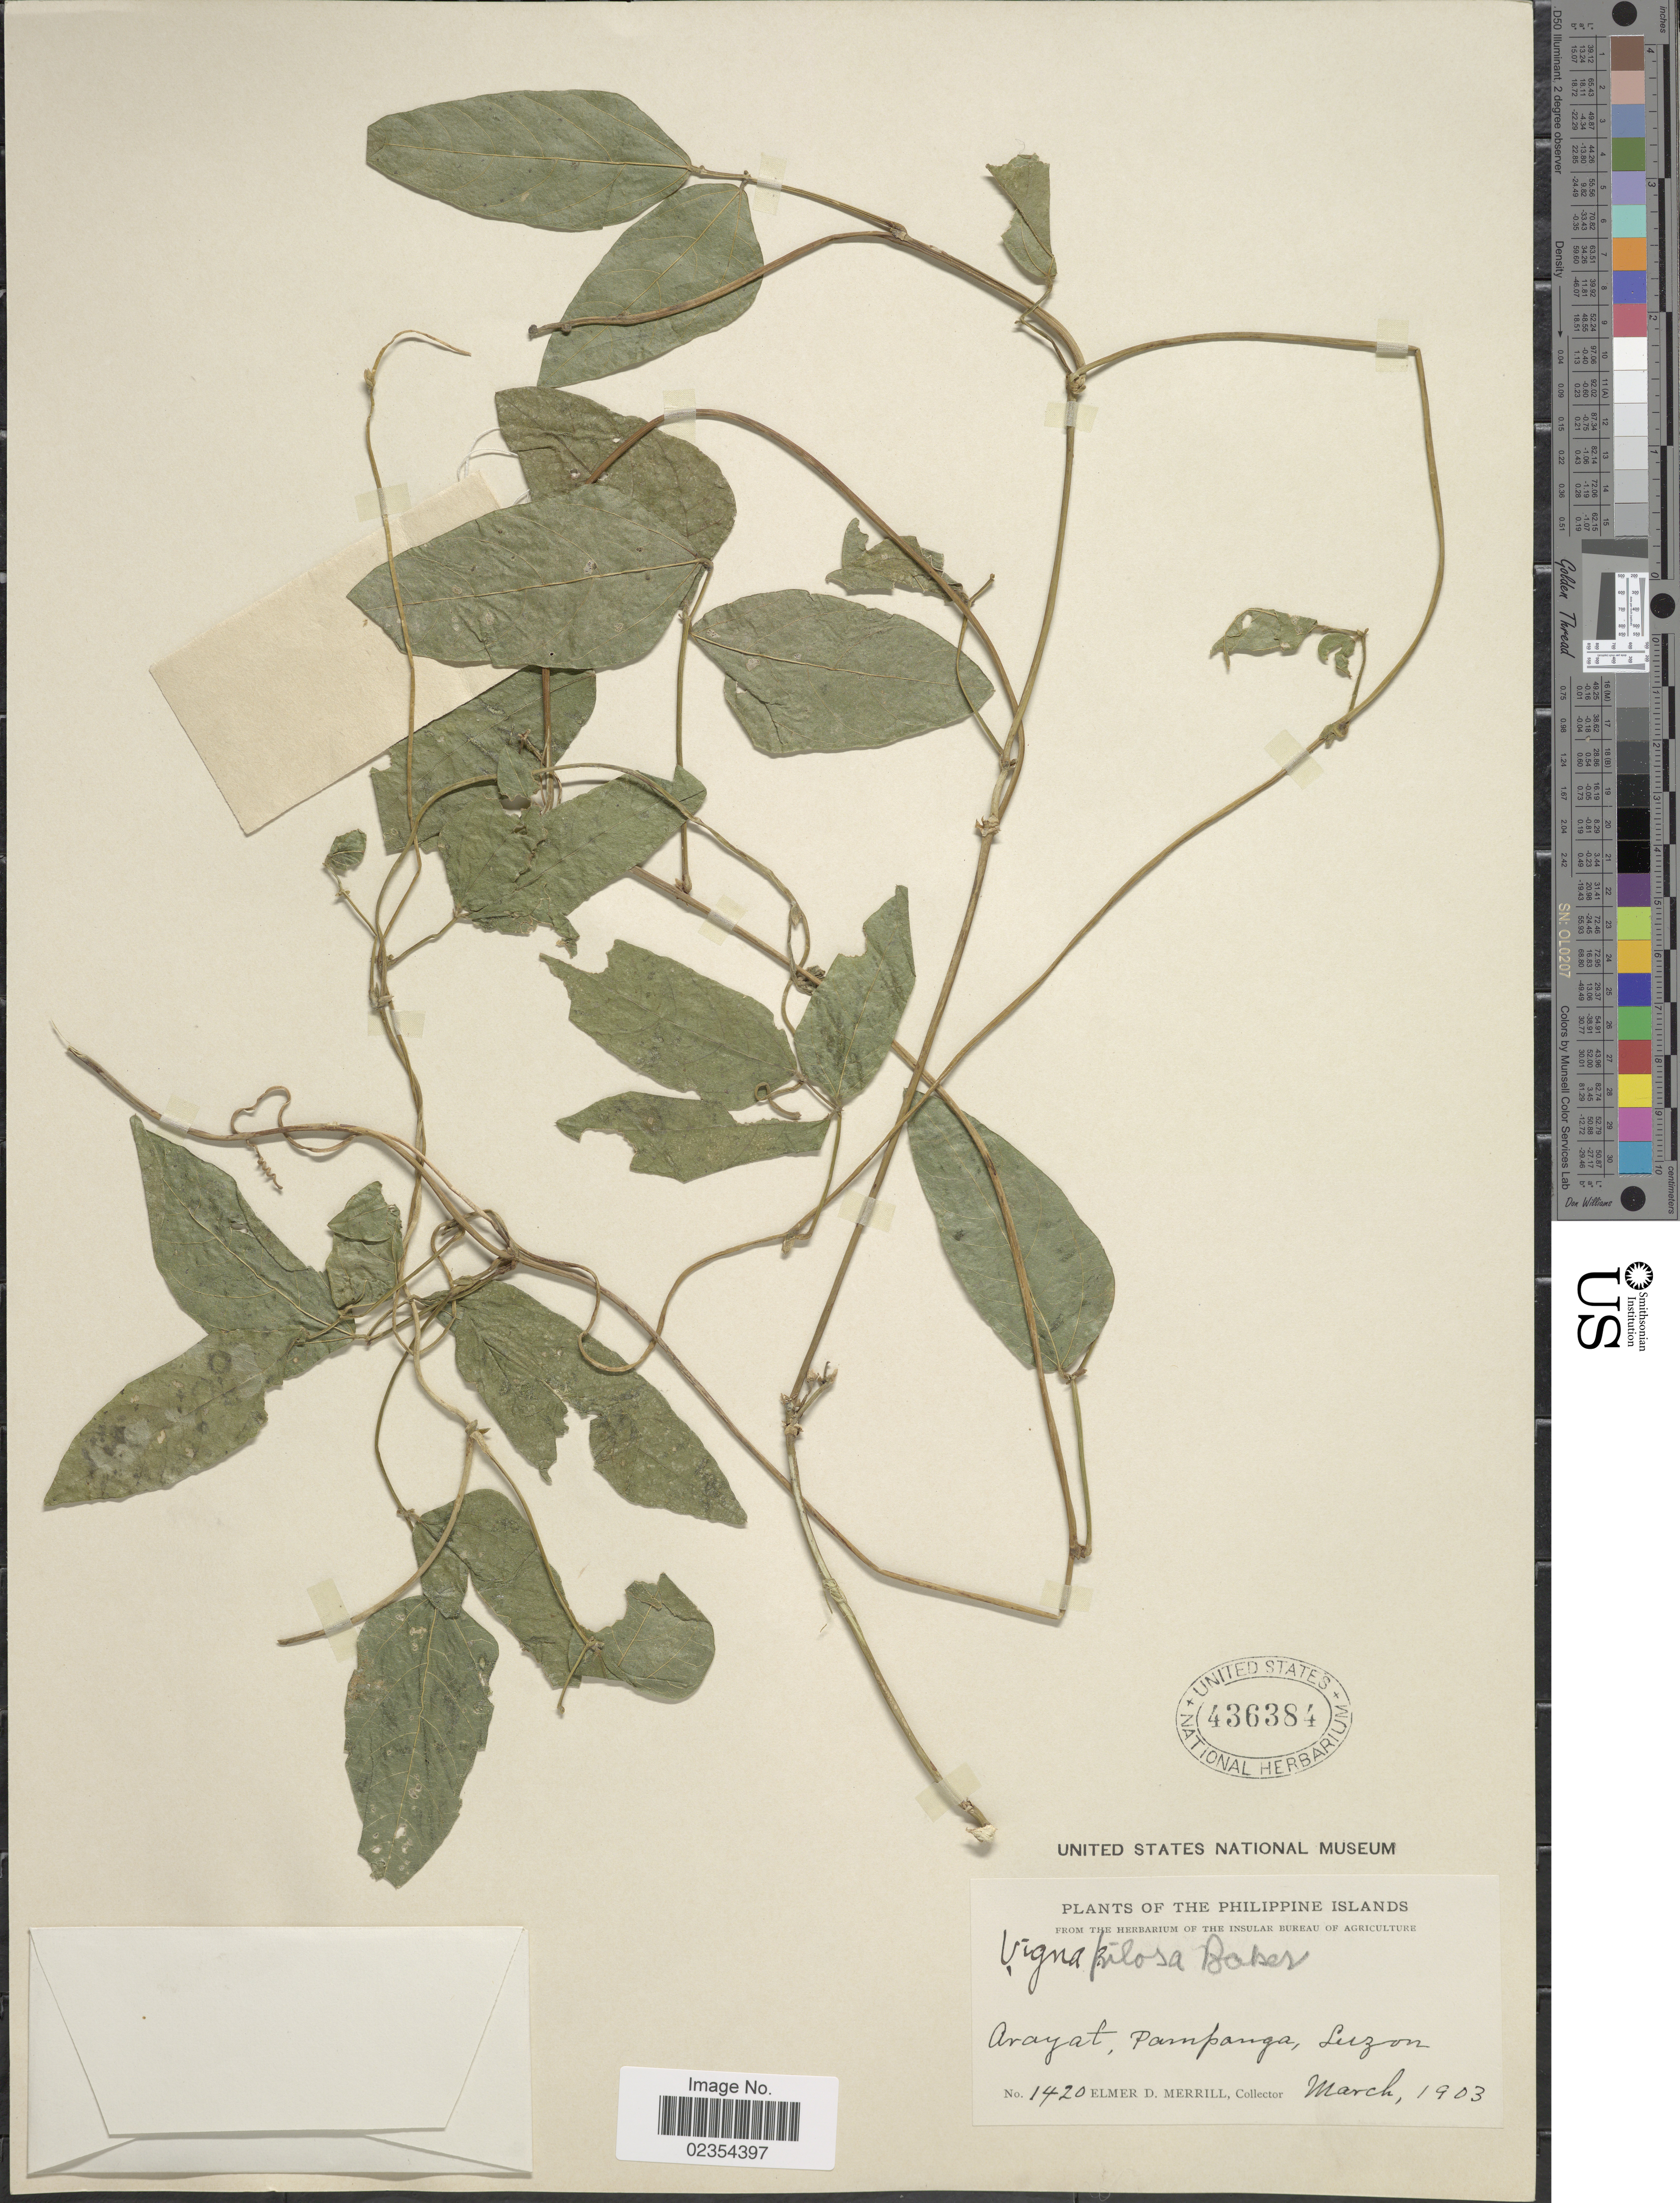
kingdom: Plantae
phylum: Tracheophyta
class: Magnoliopsida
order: Fabales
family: Fabaceae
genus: Vigna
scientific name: Vigna pilosa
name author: (Klein ex Willd.) Baker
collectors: E. D. Merrill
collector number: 1420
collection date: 1903-03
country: Philippines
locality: The Philippine Islands, Arayat, Pampanga, Luzon.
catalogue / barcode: US 436384